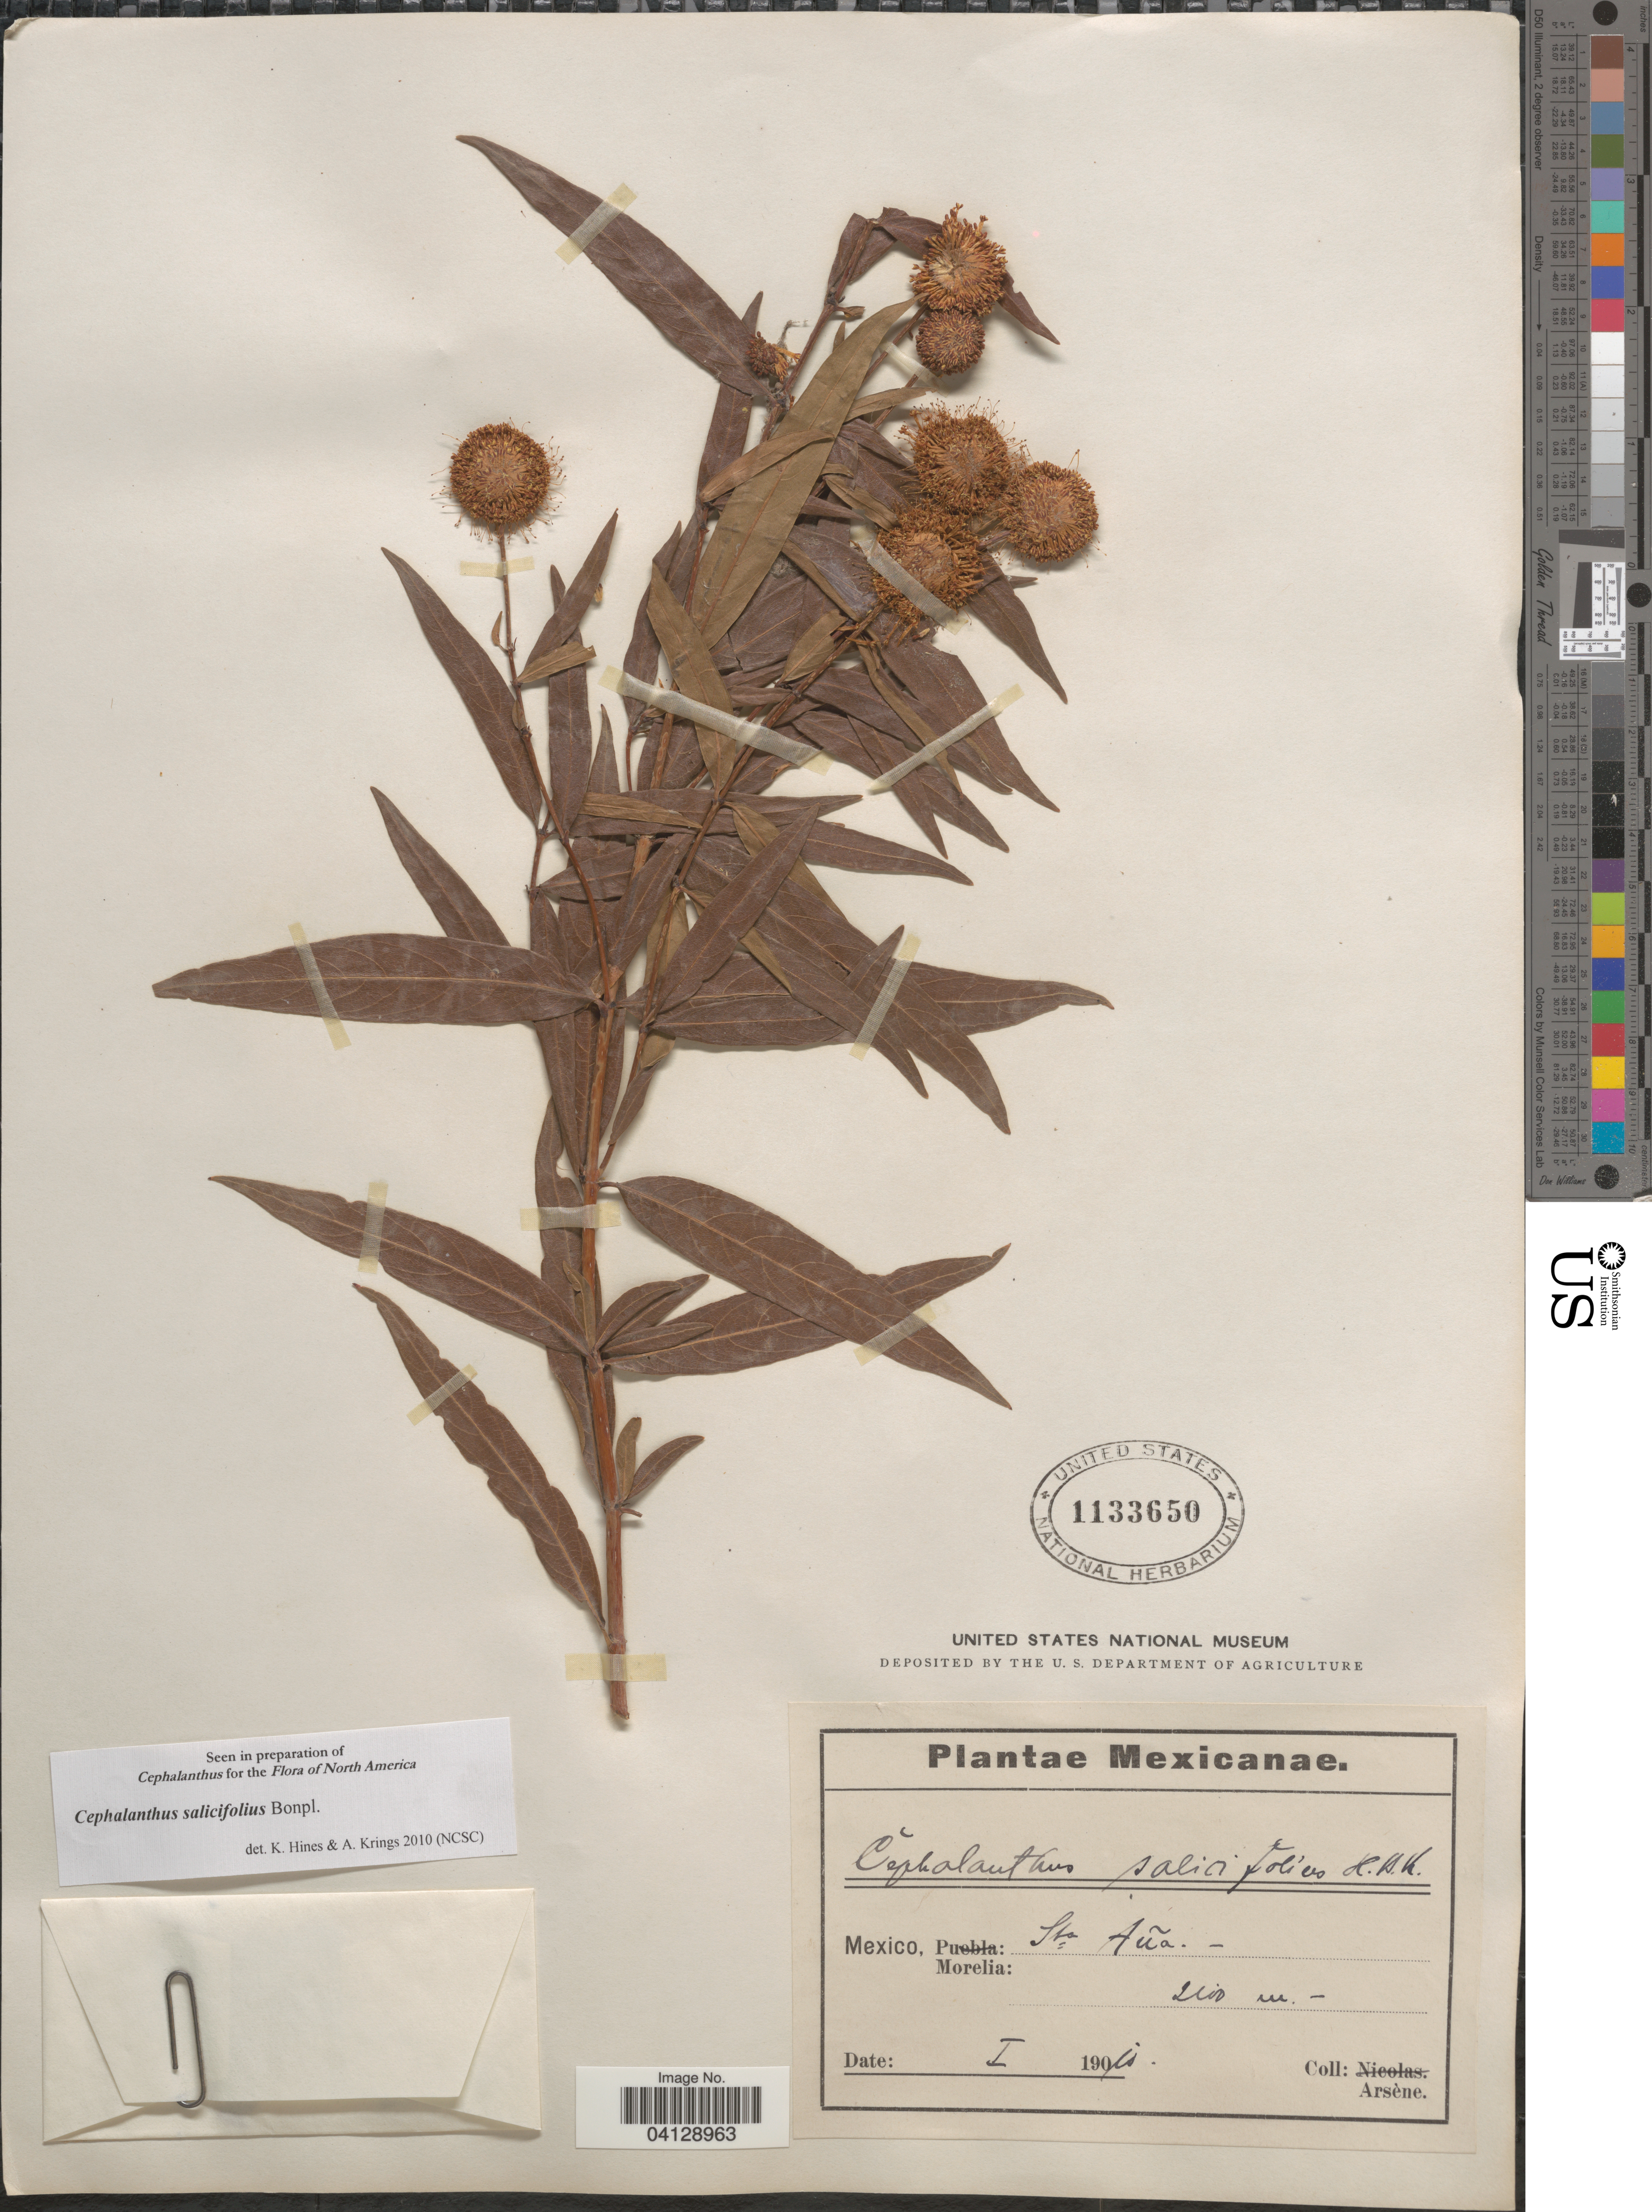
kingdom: Plantae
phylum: Tracheophyta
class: Magnoliopsida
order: Gentianales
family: Rubiaceae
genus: Cephalanthus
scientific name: Cephalanthus salicifolius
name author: Bonpl.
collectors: -- Arsène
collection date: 1911-01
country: Mexico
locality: Sta. Aña. - Morelia.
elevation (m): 2100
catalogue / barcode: US 1133650